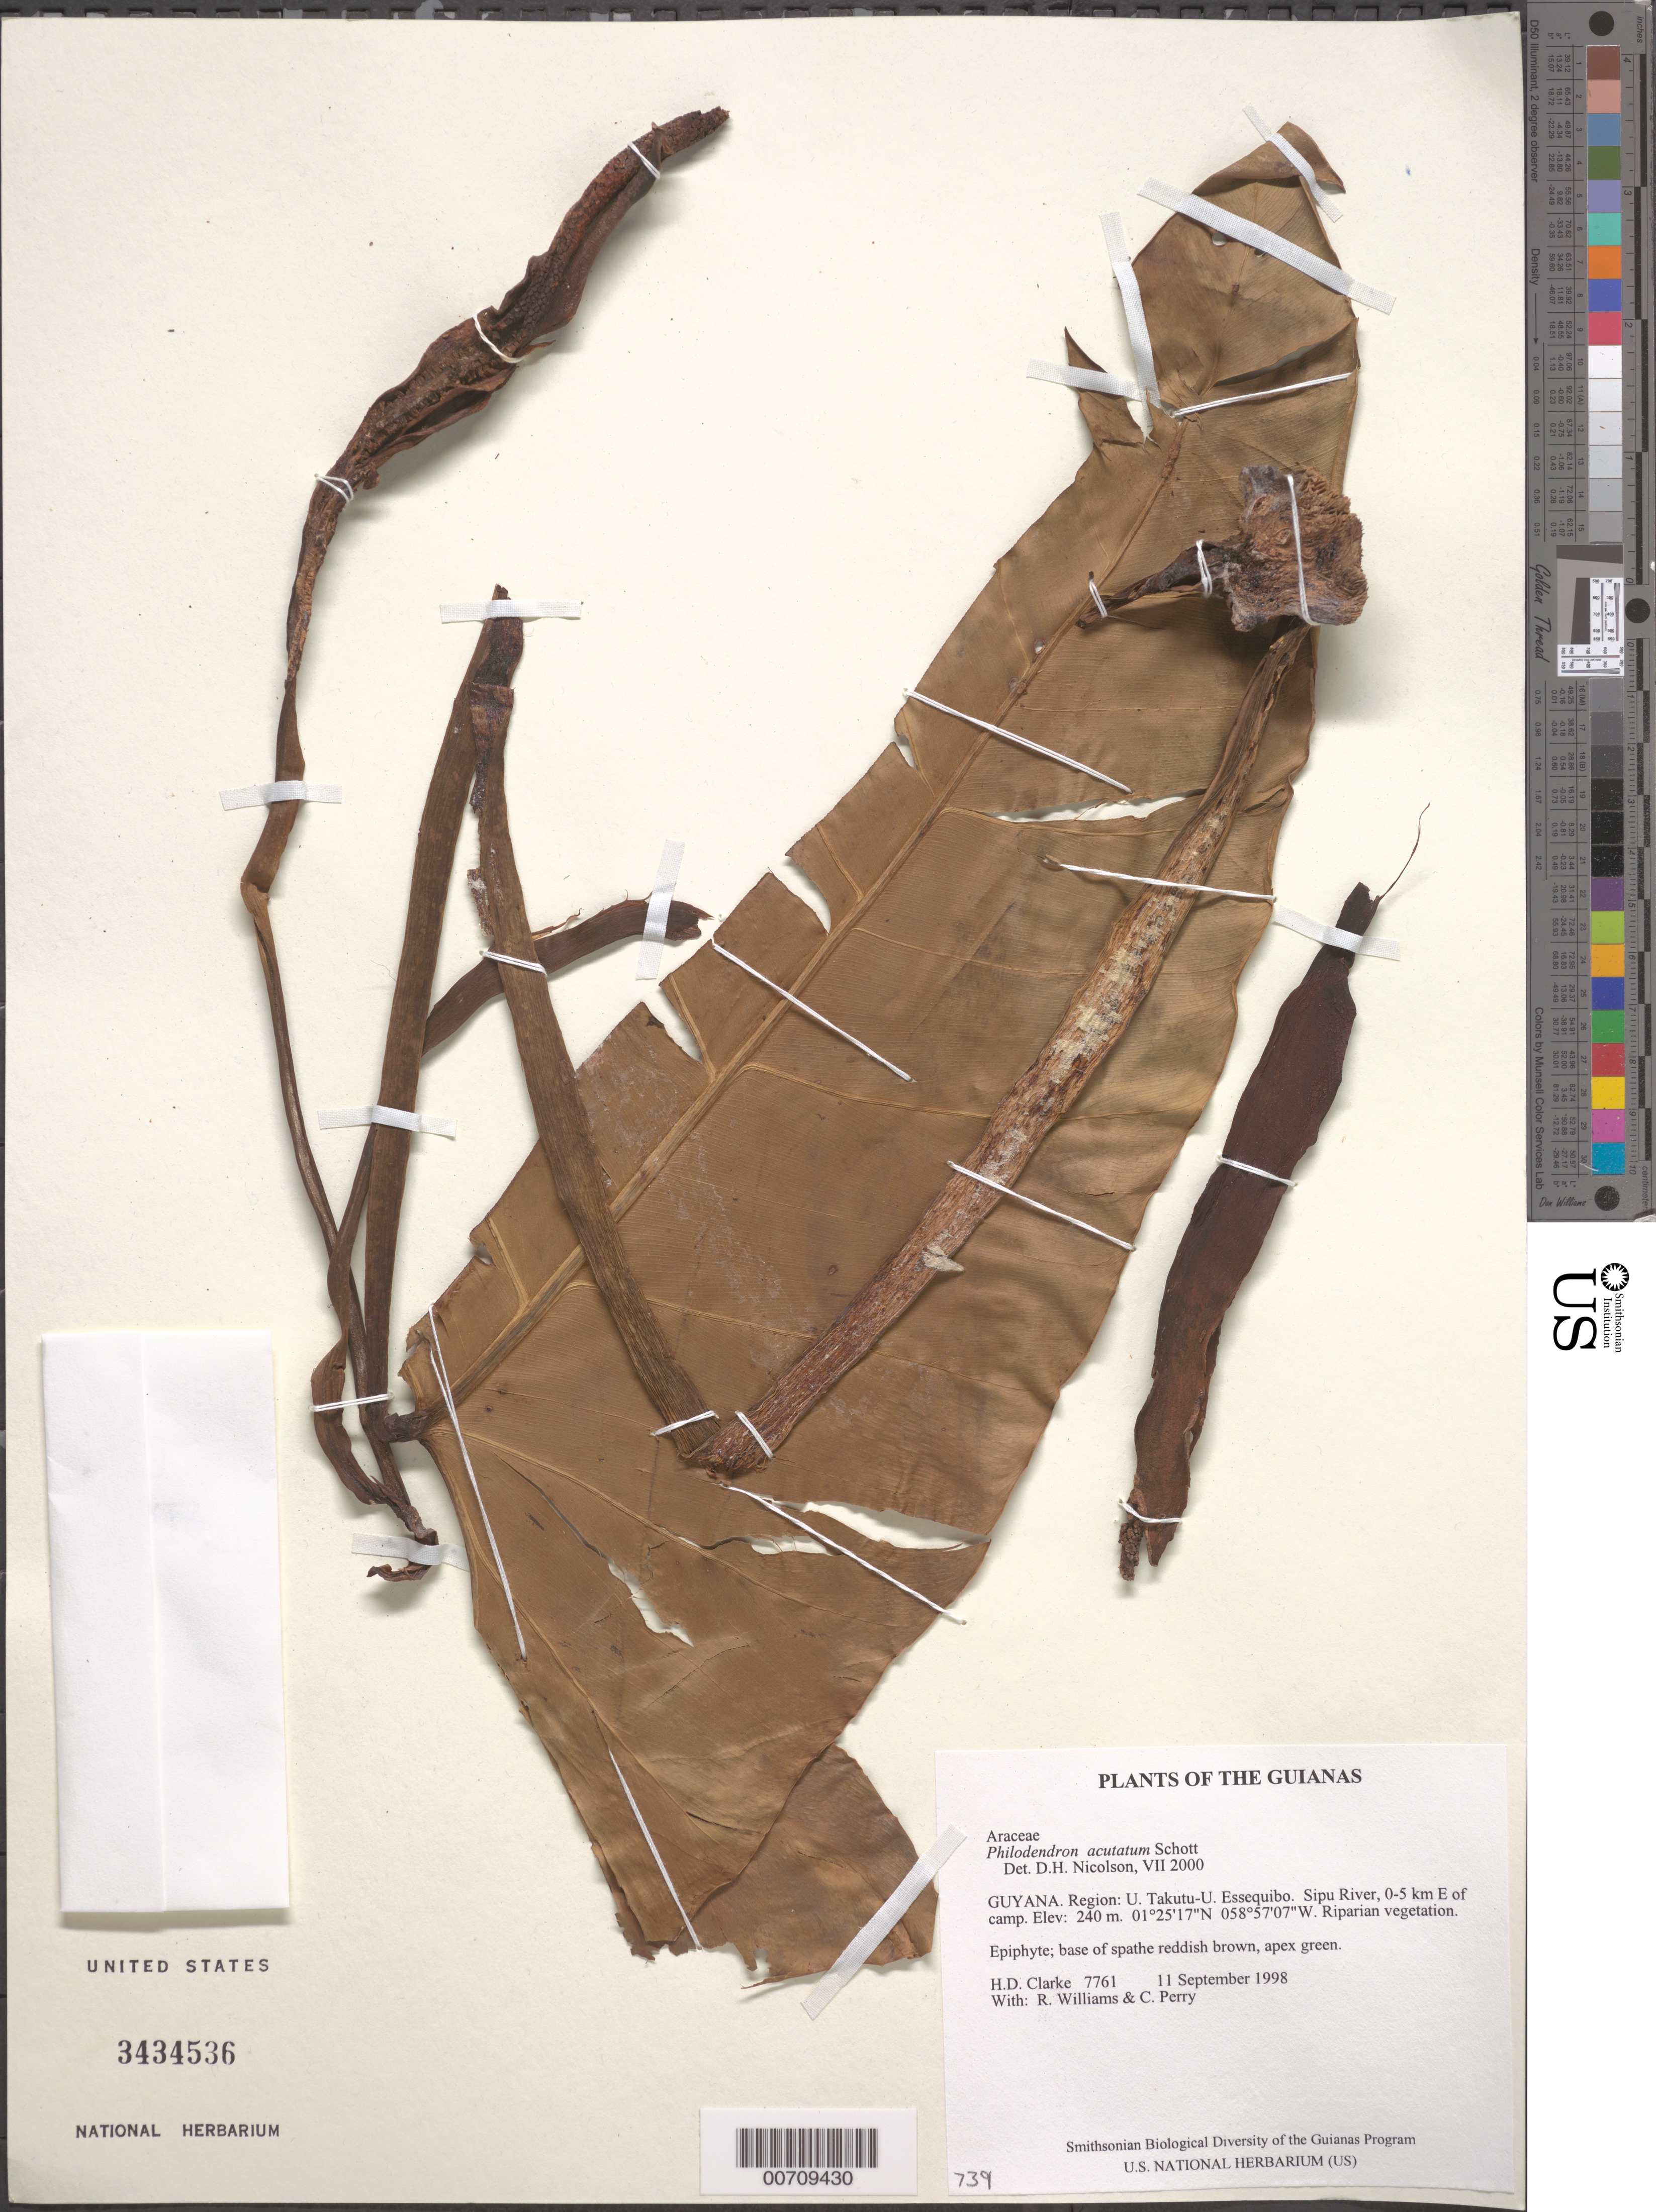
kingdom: Plantae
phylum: Tracheophyta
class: Liliopsida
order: Alismatales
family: Araceae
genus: Philodendron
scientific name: Philodendron acutatum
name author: Schott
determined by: Nicolson, Dan H.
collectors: H. D. Clarke, R. Williams & C. Perry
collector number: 7761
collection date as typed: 11 September 1998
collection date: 1998-09-11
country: Guyana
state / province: U. Takutu-U. Essequibo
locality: Sipu River, 0-5 km E of camp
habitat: Riparian vegetation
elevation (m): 240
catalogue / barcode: US 3434536